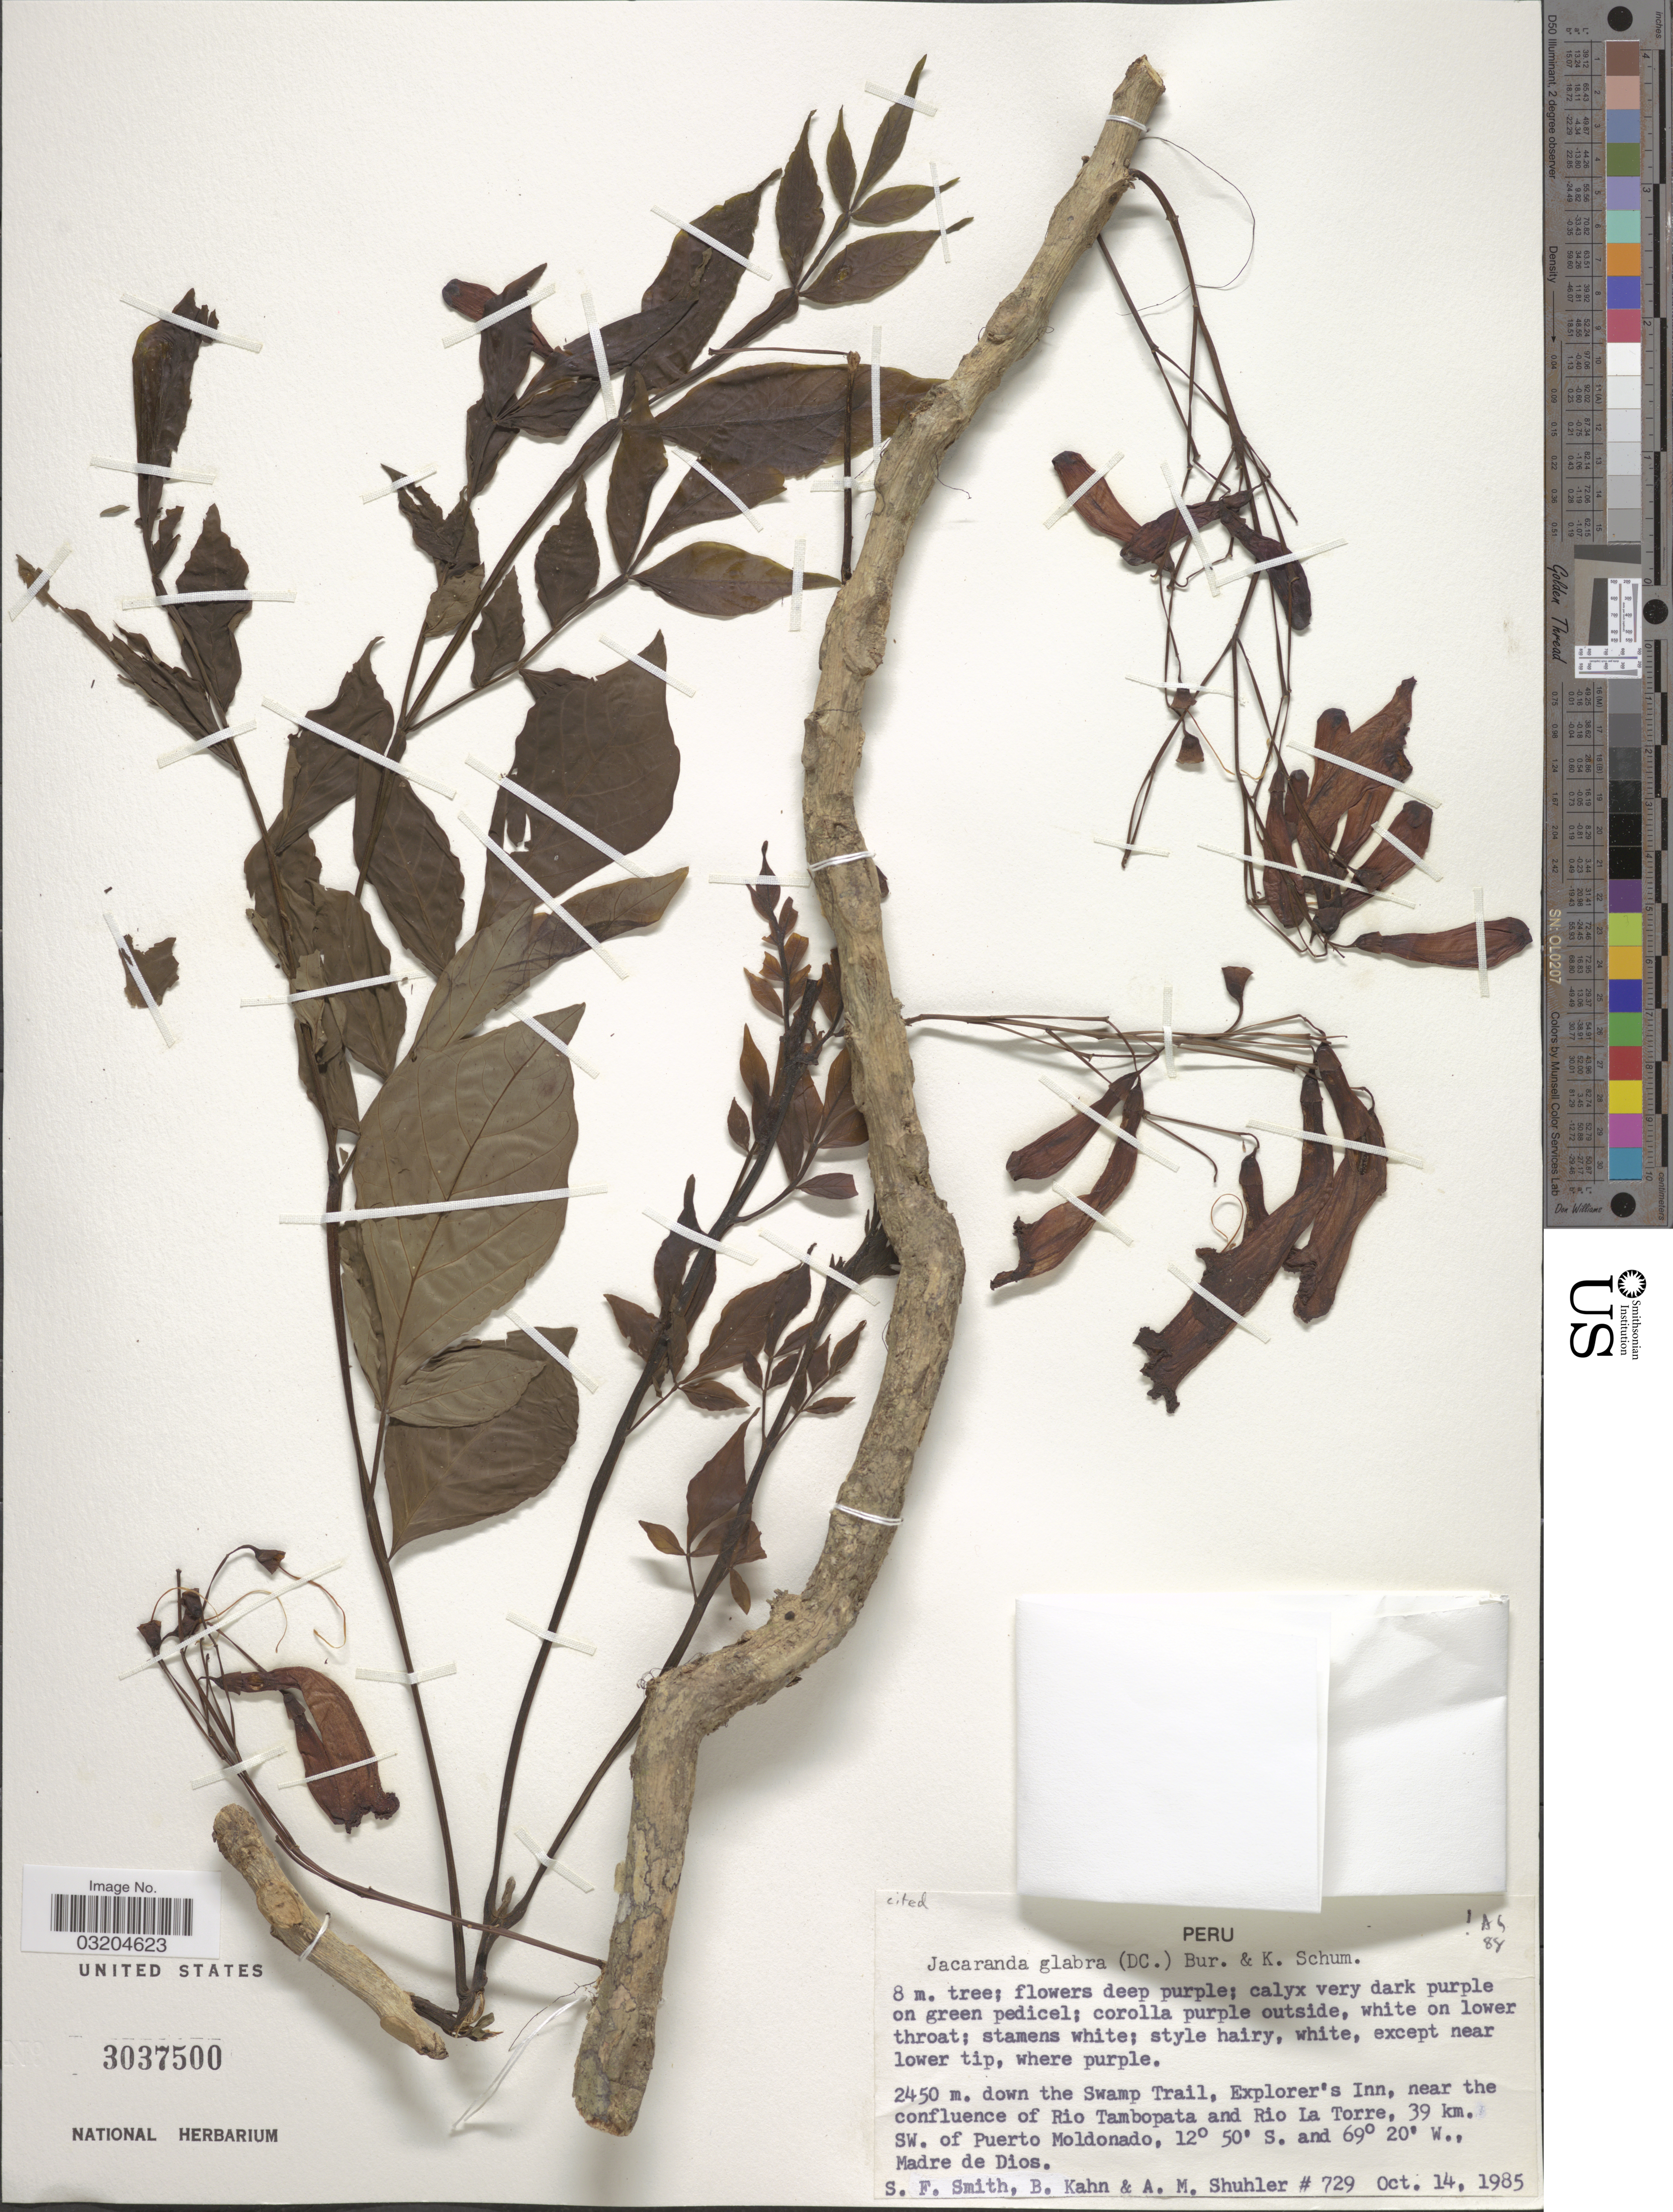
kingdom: Plantae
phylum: Tracheophyta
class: Magnoliopsida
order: Lamiales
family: Bignoniaceae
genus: Jacaranda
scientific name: Jacaranda glabra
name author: (DC.) Bureau & K. Schum.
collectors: S.F. Smith, B. Kahn & A. Shuhler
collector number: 729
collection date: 1985-10-14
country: Peru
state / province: Madre de Dios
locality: Down the Swamp Trail, Explorer's Inn, near the confluence of Rio Tambopata and Rio La Torre, 39 km. SW. of Puerto Moldonado.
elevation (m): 2450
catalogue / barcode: US 3037500